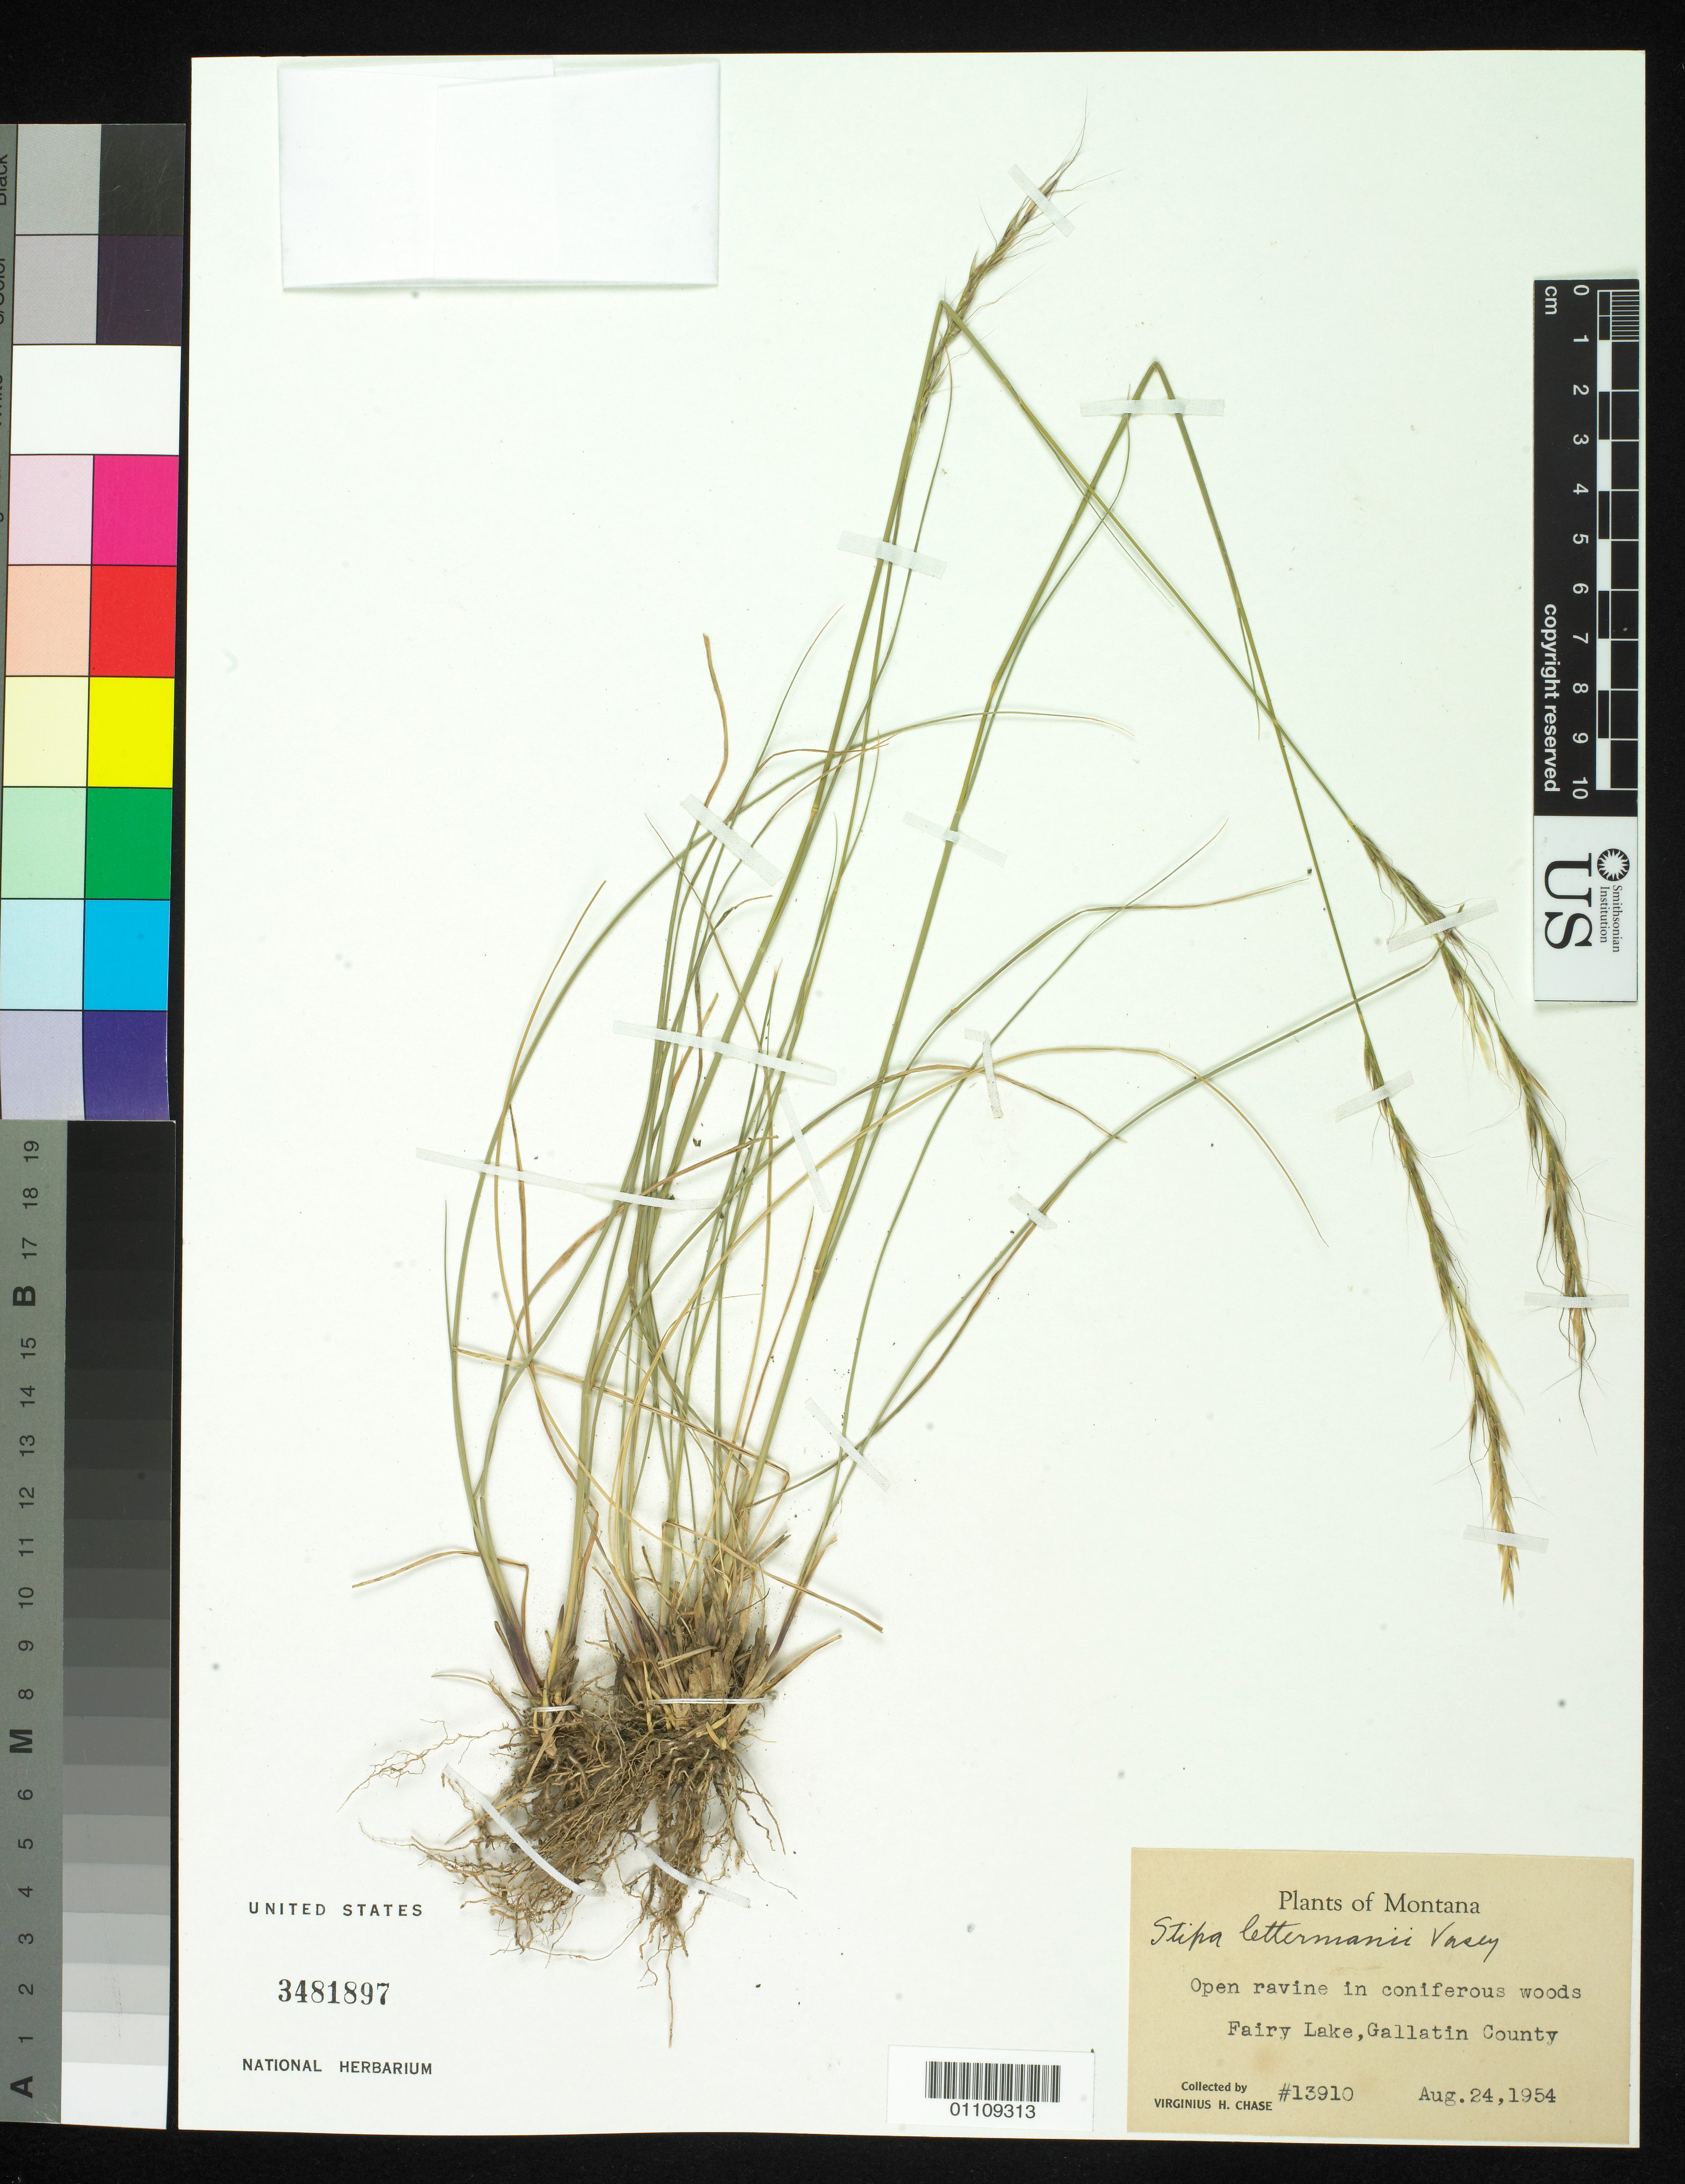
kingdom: Plantae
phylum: Tracheophyta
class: Liliopsida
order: Poales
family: Poaceae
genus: Eriocoma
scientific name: Eriocoma lettermanii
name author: (Vasey) Romasch.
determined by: Poaceae Reorganization Project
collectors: V. H. Chase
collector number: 13910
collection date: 1954-08-24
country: United States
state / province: Montana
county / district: Gallatin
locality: Open ravine in coniferous woods, Fairy Lake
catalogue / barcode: US 3481897